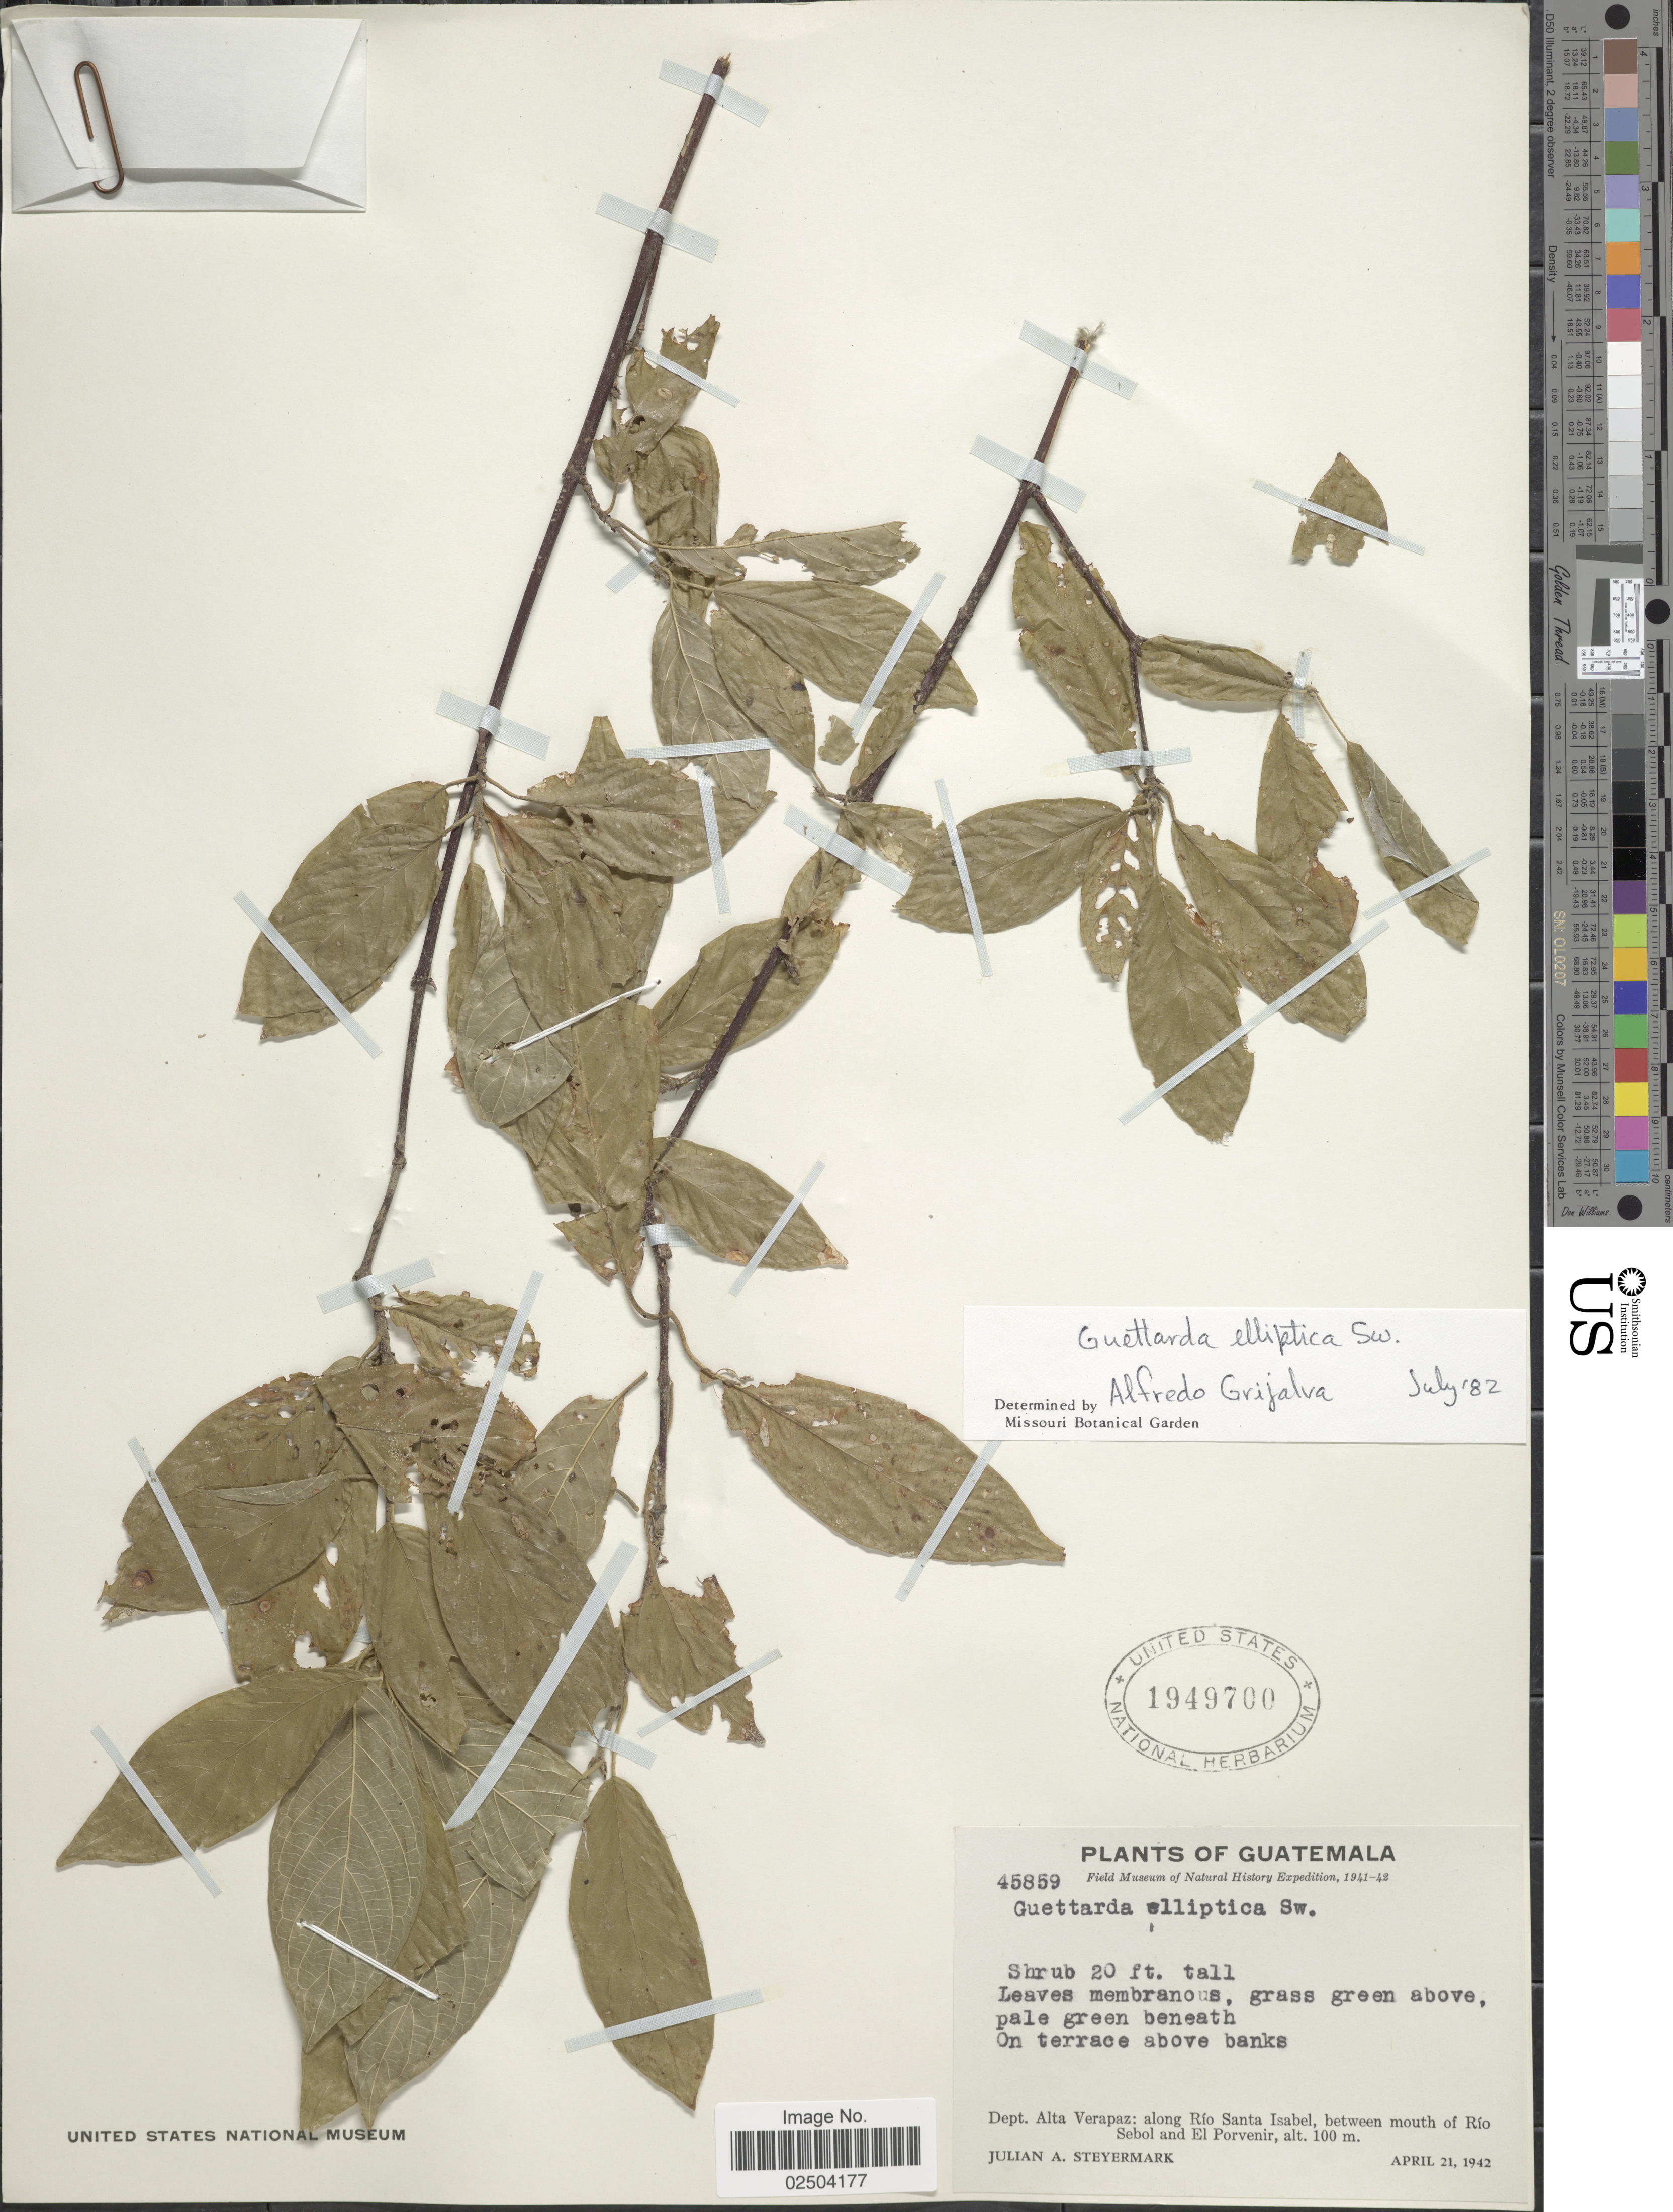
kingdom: Plantae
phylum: Tracheophyta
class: Magnoliopsida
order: Gentianales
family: Rubiaceae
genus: Guettarda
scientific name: Guettarda elliptica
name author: Sw.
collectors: J. Steyermark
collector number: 45859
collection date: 1942-04-21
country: Guatemala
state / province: Alta Verapaz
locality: On terrace above banks. Dept. Alta Verapaz: along Rio Santa Isabel, between mouth of Rio Sebol and El Porvenir.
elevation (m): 100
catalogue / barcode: US 1949700